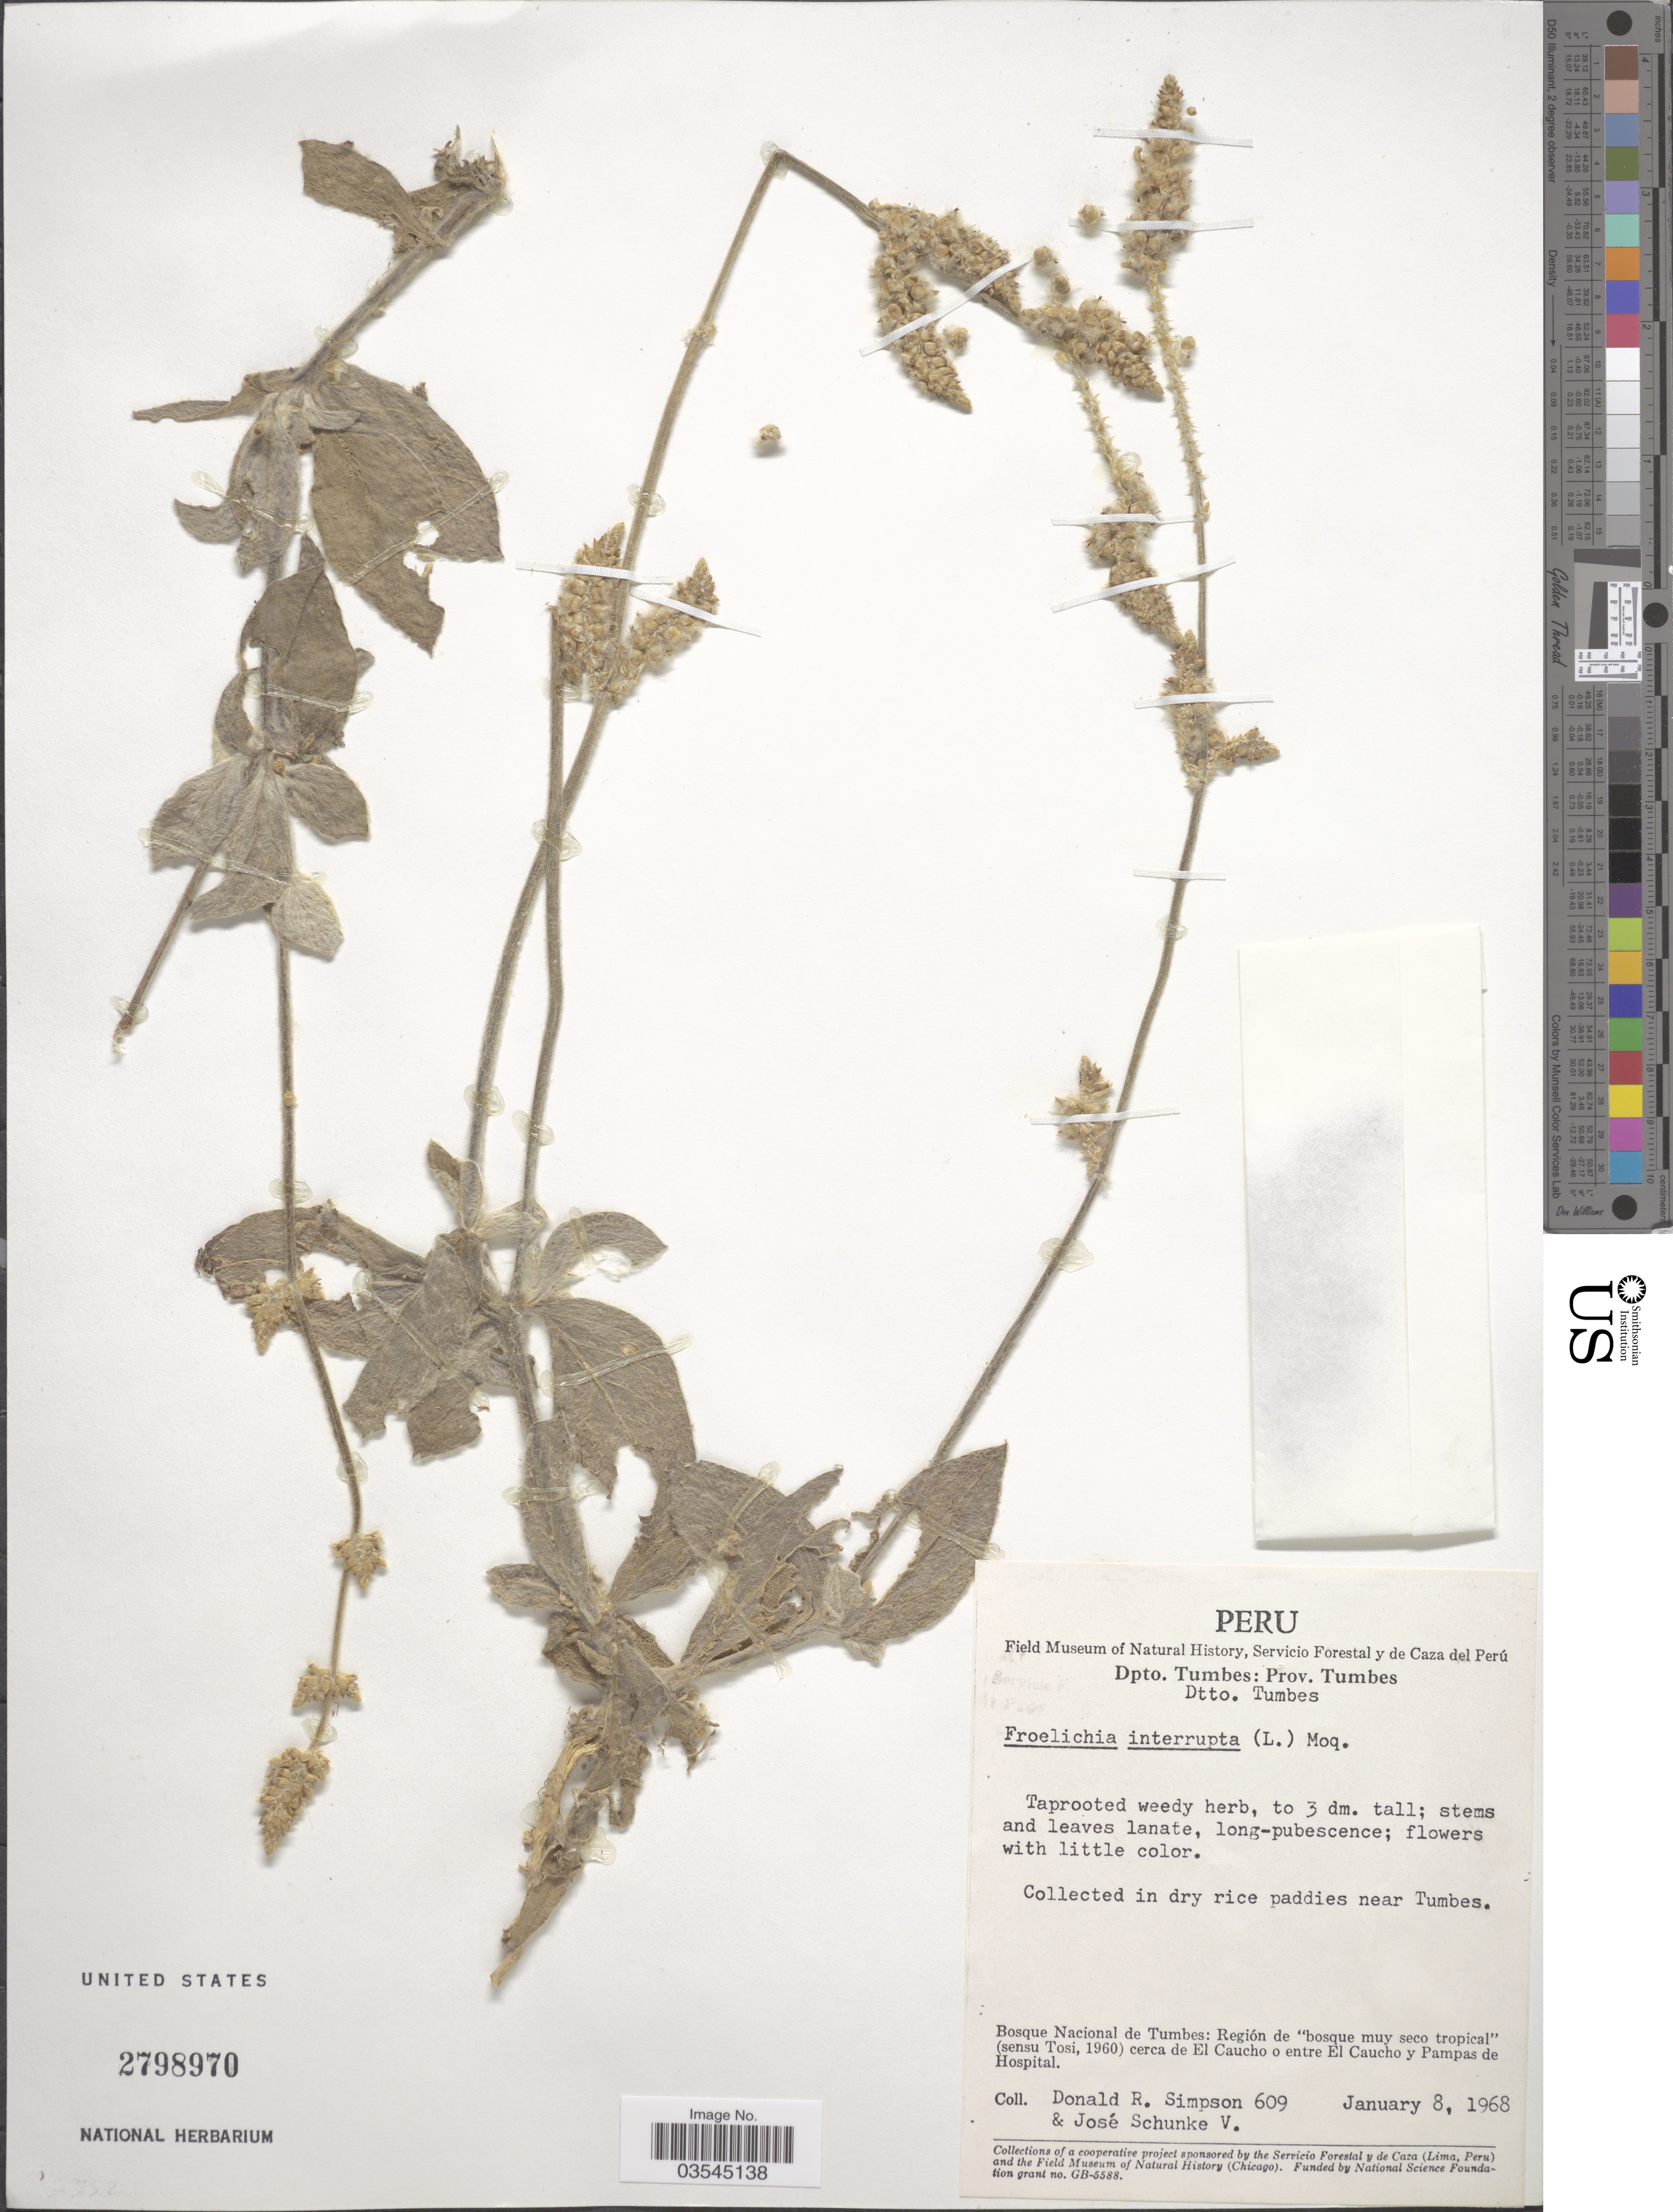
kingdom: Plantae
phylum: Tracheophyta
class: Magnoliopsida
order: Caryophyllales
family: Amaranthaceae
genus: Froelichia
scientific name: Froelichia interrupta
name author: (L.) Moq.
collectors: D. R. Simpson & J. Schunke Vigo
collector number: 609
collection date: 1968-01-08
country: Peru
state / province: Tumbes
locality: Dpto. Tumbes. Dtto. Tumbes. In dry rice paddies near Tumbes. Bosque Nacional de Tumbes: Región de "bosque muy seco tropical" (sensu Tosi, 1960) cerca de El Caucho o entre El Caucho y Pampas de Hospital.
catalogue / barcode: US 2798970